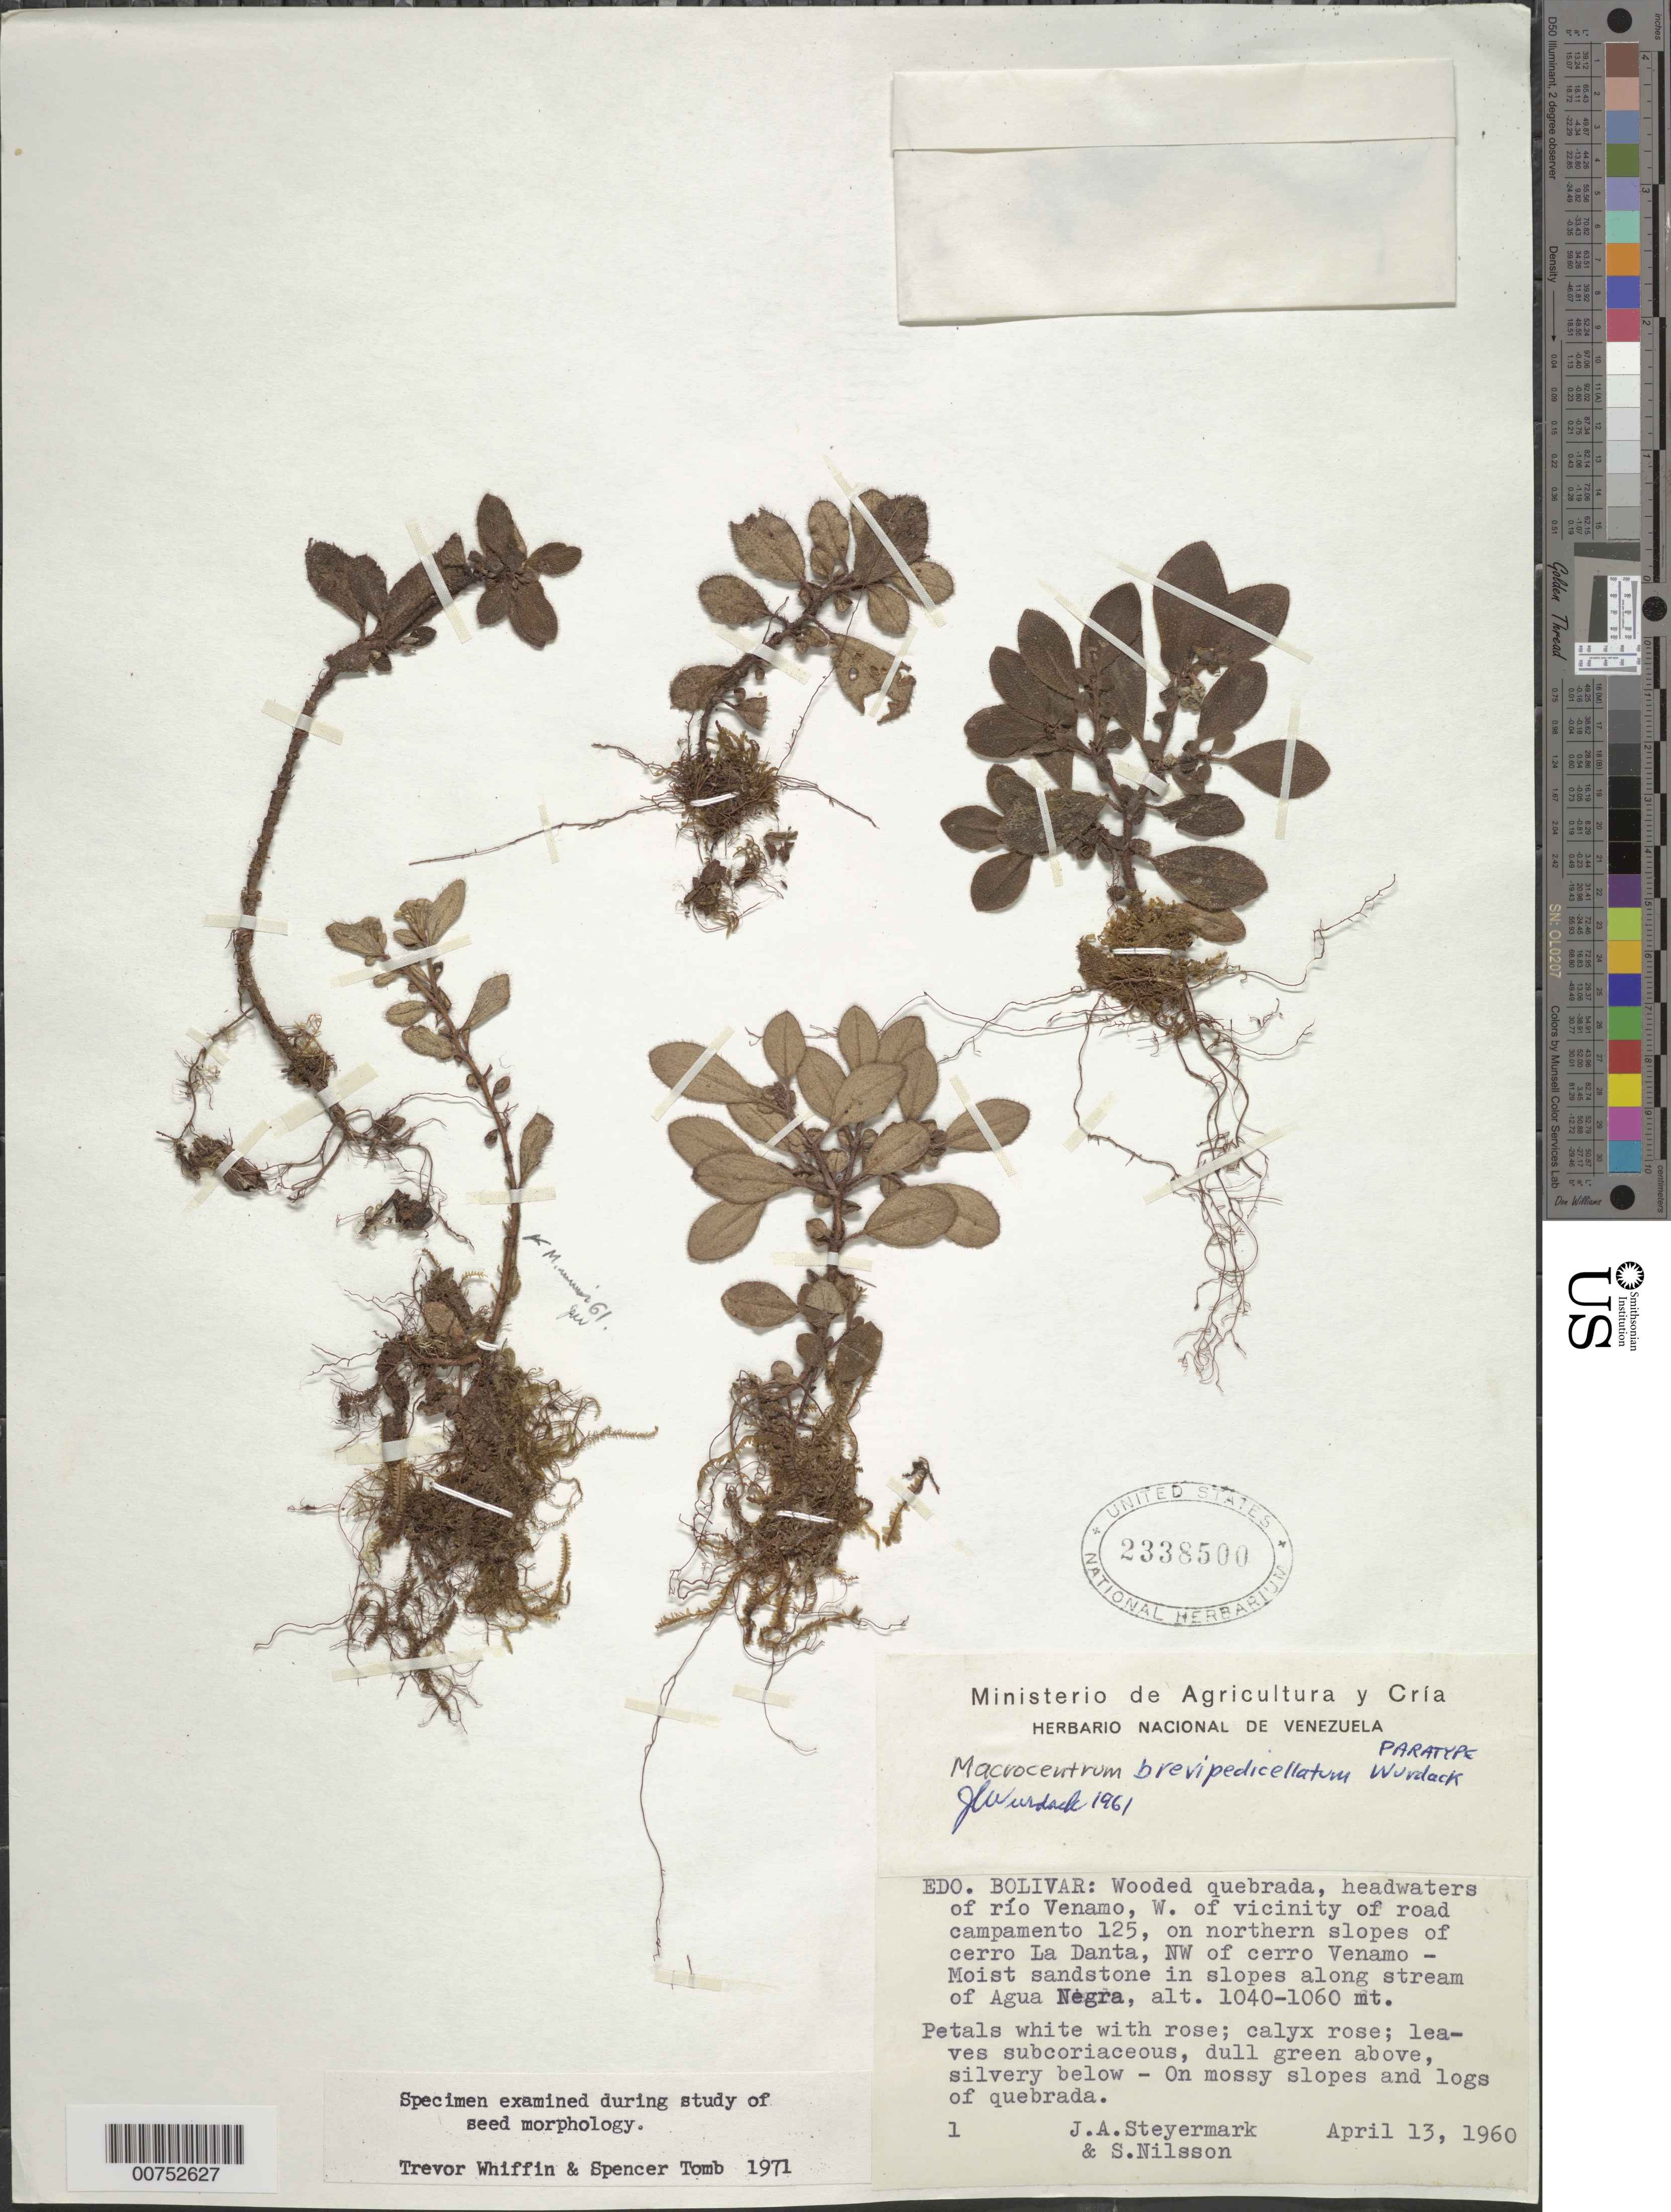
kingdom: Plantae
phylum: Tracheophyta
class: Magnoliopsida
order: Myrtales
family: Melastomataceae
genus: Macrocentrum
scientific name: Macrocentrum brevipedicellatum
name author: Wurdack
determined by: Wurdack, John J., (US), US (UNITED STATES)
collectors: J. Steyermark & S. Nilsson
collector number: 60 1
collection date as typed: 13-Apr-60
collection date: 1960-04-13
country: Venezuela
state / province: Bolívar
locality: Río Venamo headwaters, W of vic of road campamento 125, on northern slopes of Cerro La Danta, NW of cerro Venamo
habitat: Mossy slopes and logs of quebrada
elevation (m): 1040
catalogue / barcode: US 2338500